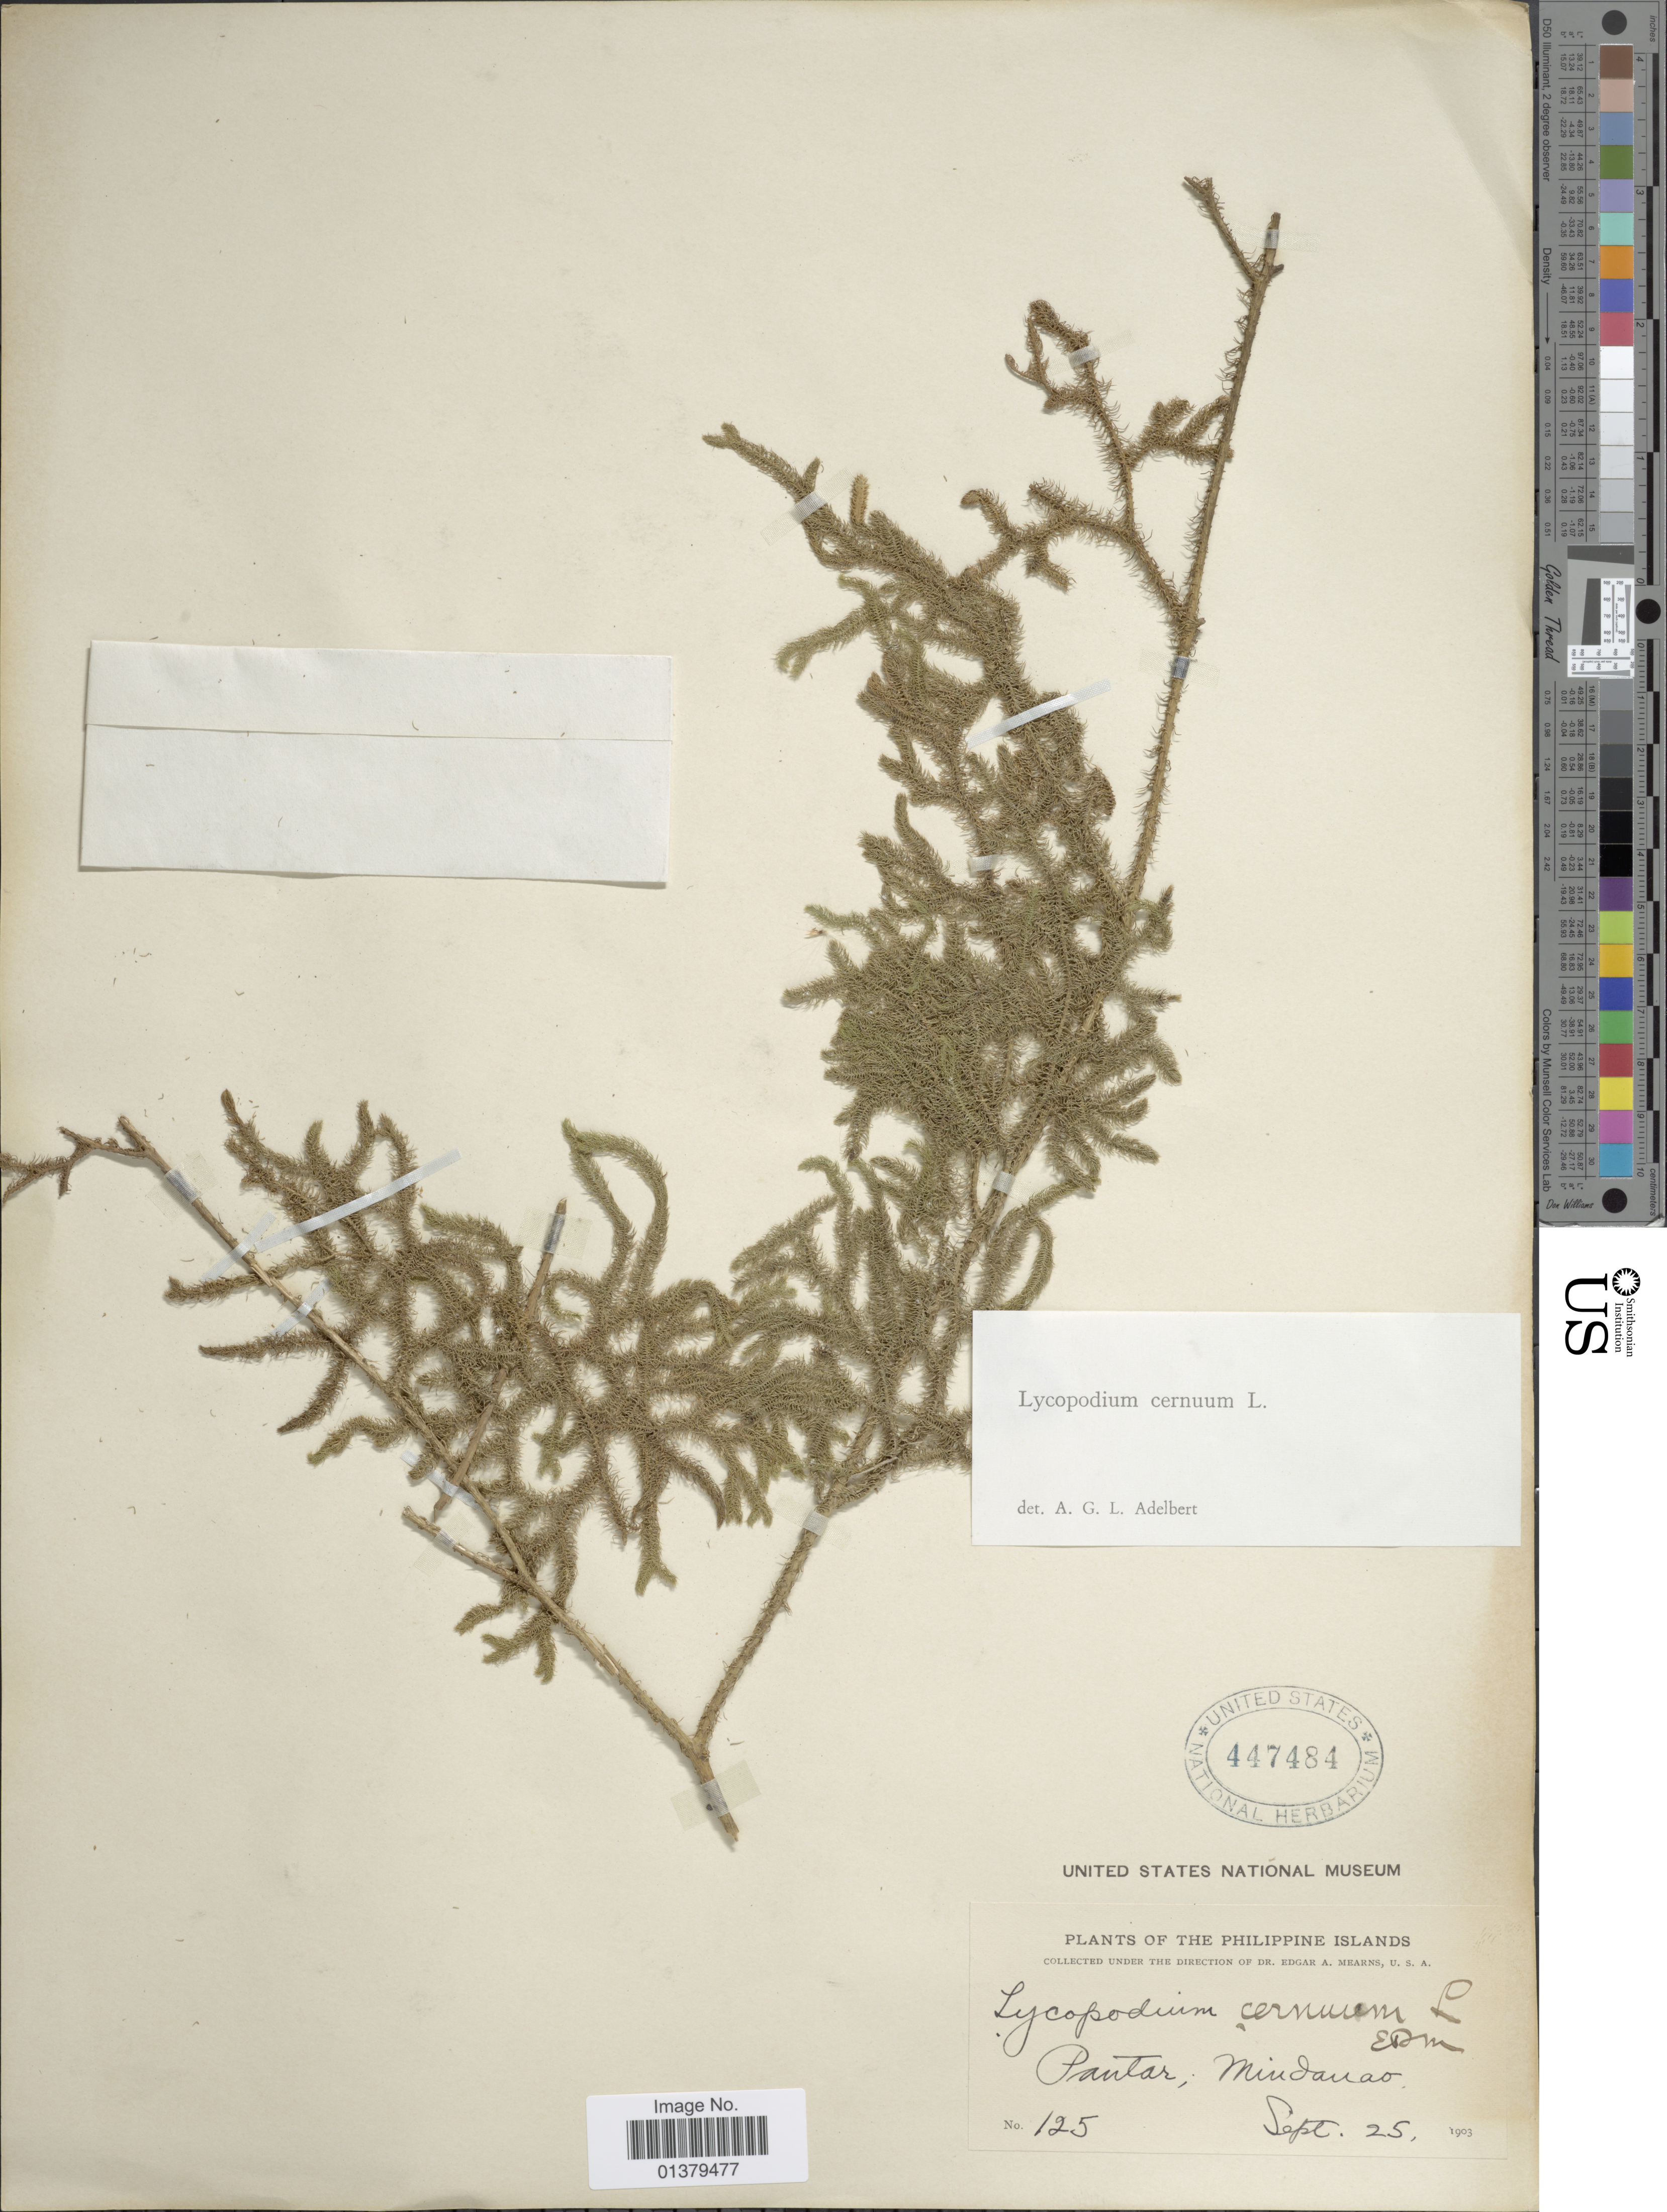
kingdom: Plantae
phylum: Tracheophyta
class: Lycopodiopsida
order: Lycopodiales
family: Lycopodiaceae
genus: Palhinhaea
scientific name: Palhinhaea cernua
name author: (L.) Vasc. & Franco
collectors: E. A. Mearns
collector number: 125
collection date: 1903-09-25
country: Philippines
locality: Pantar; Mindanao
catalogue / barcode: US 447484